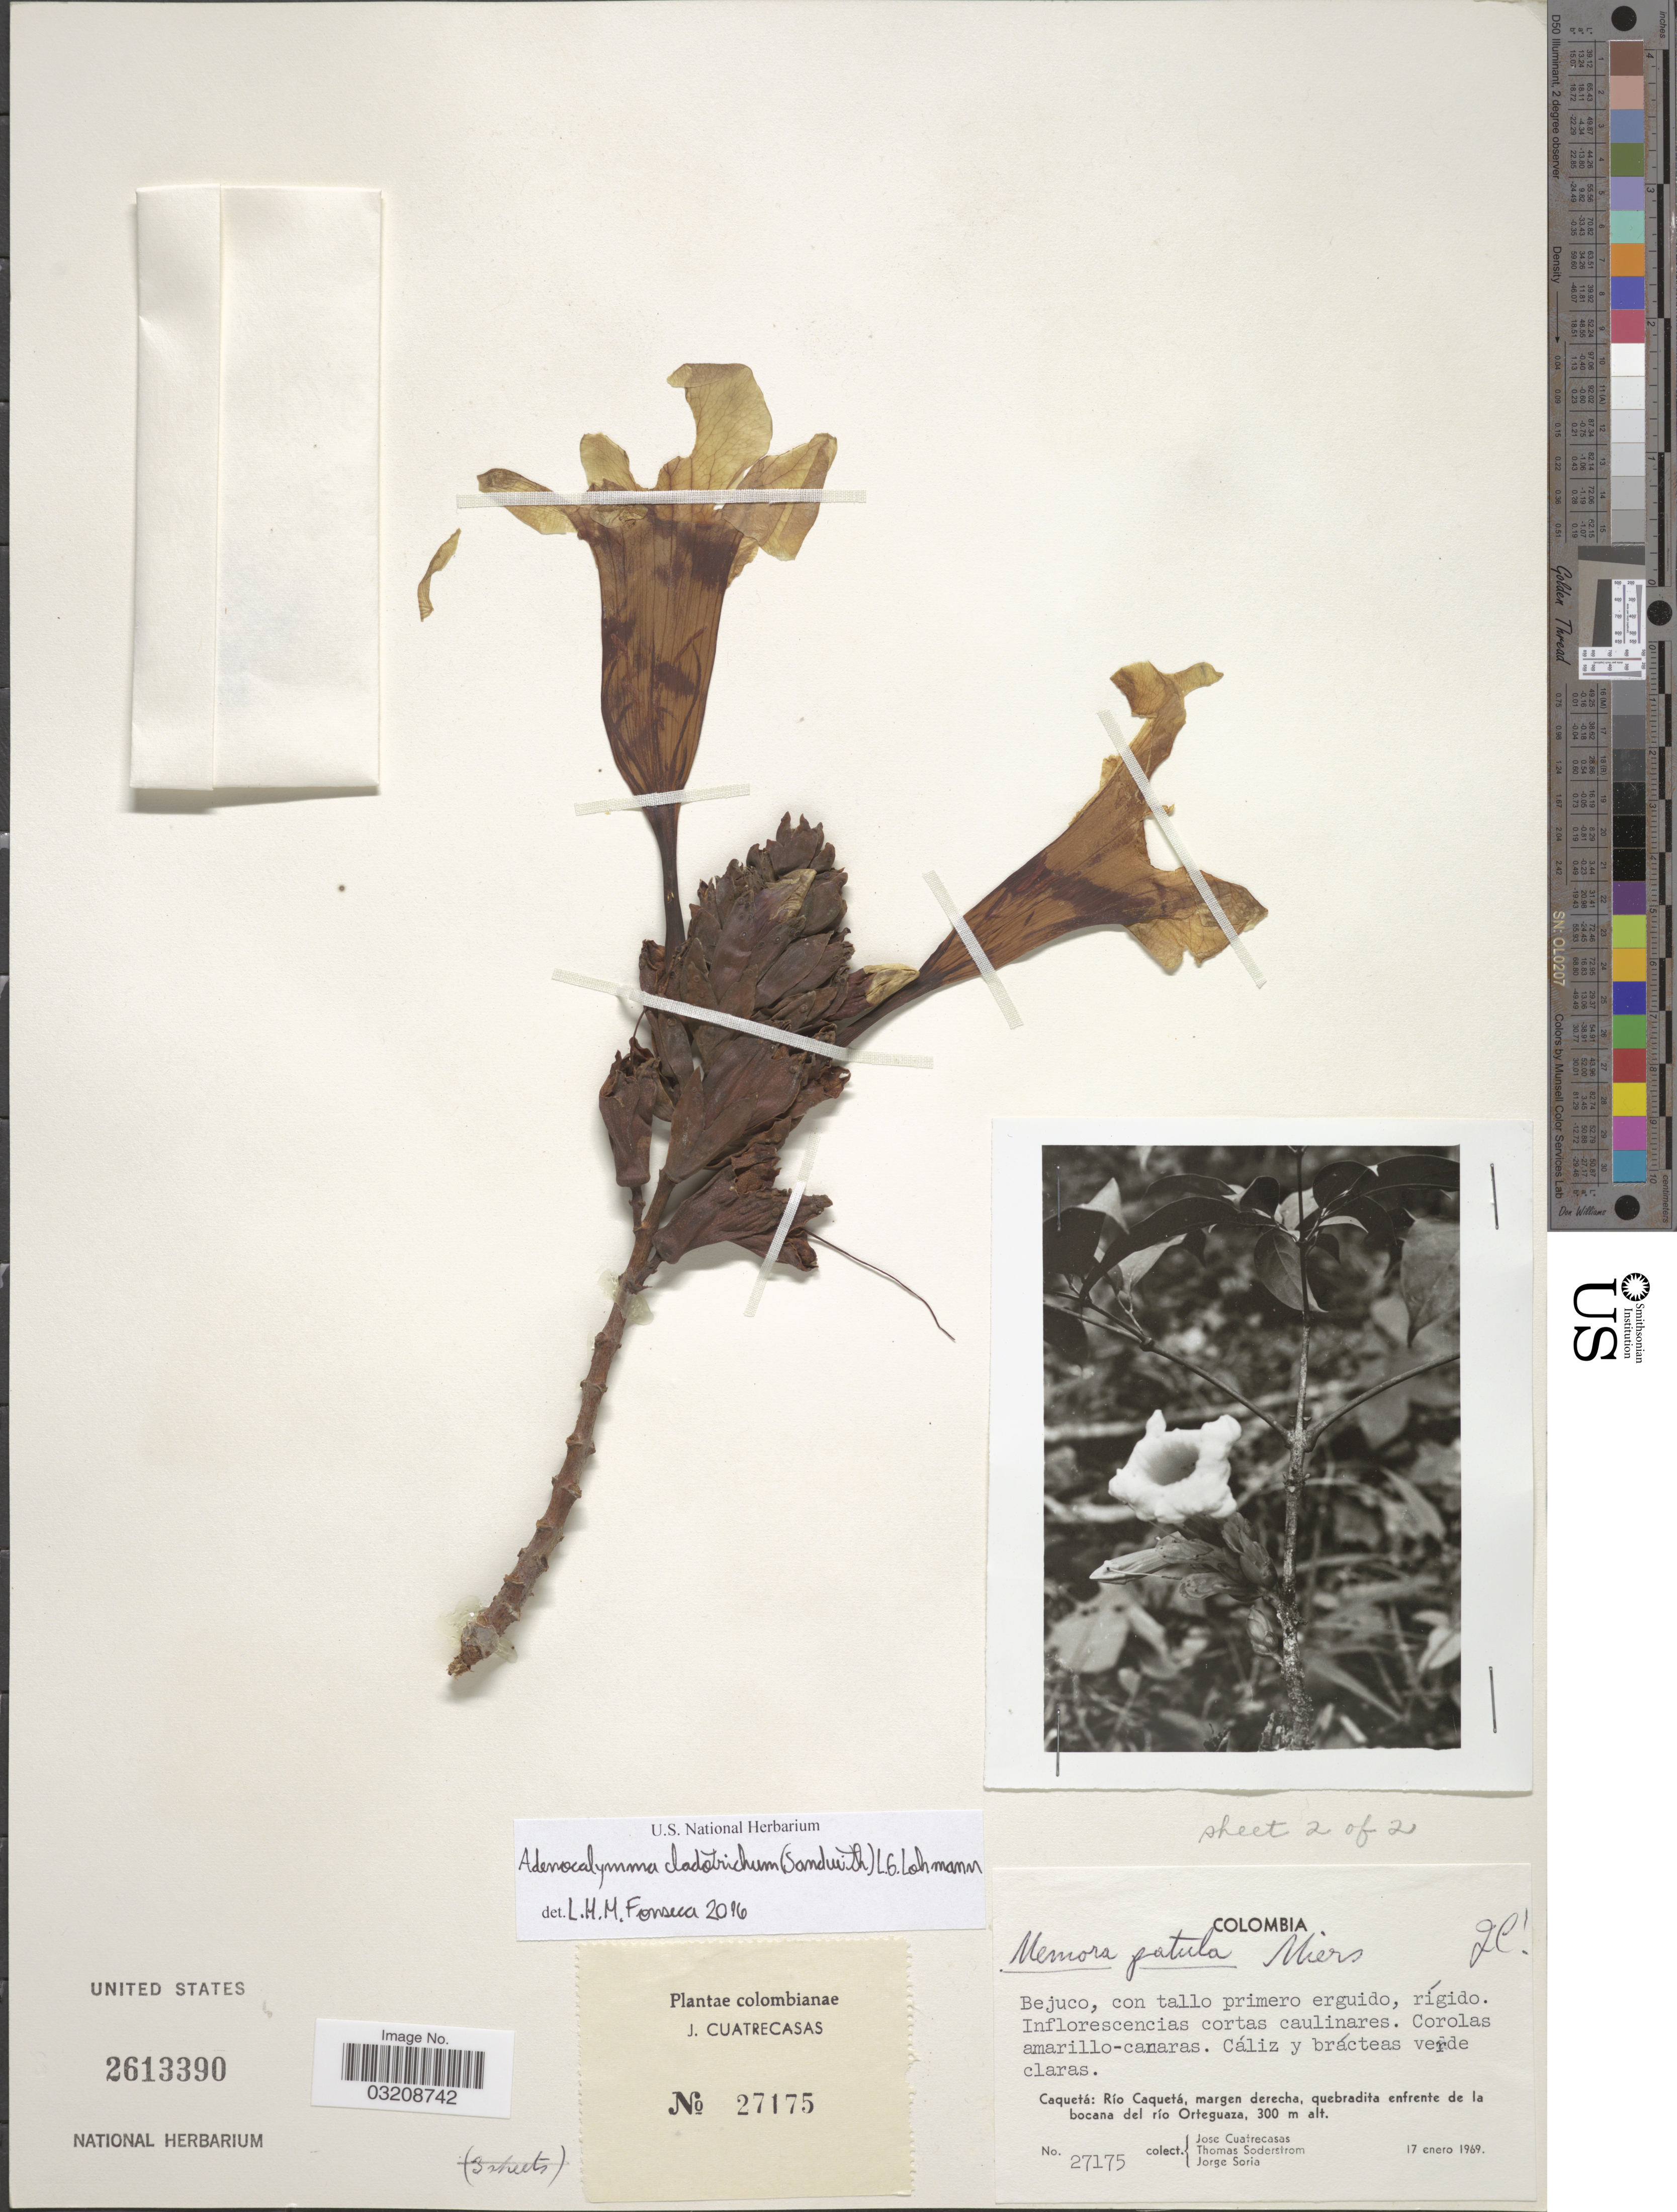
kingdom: Plantae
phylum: Tracheophyta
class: Magnoliopsida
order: Lamiales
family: Bignoniaceae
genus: Adenocalymma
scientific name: Adenocalymma cladotrichum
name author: (Sandwith) L.G. Lohmann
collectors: J. Cuatrecasas, T. R. Soderstrom & J. Soria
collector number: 27175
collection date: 1969-01-17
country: Colombia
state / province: Caquetá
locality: Río Caquetá, margen derecha, quebradita enfrente de la bocana del río Orteguaza.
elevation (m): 300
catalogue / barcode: US 2613390